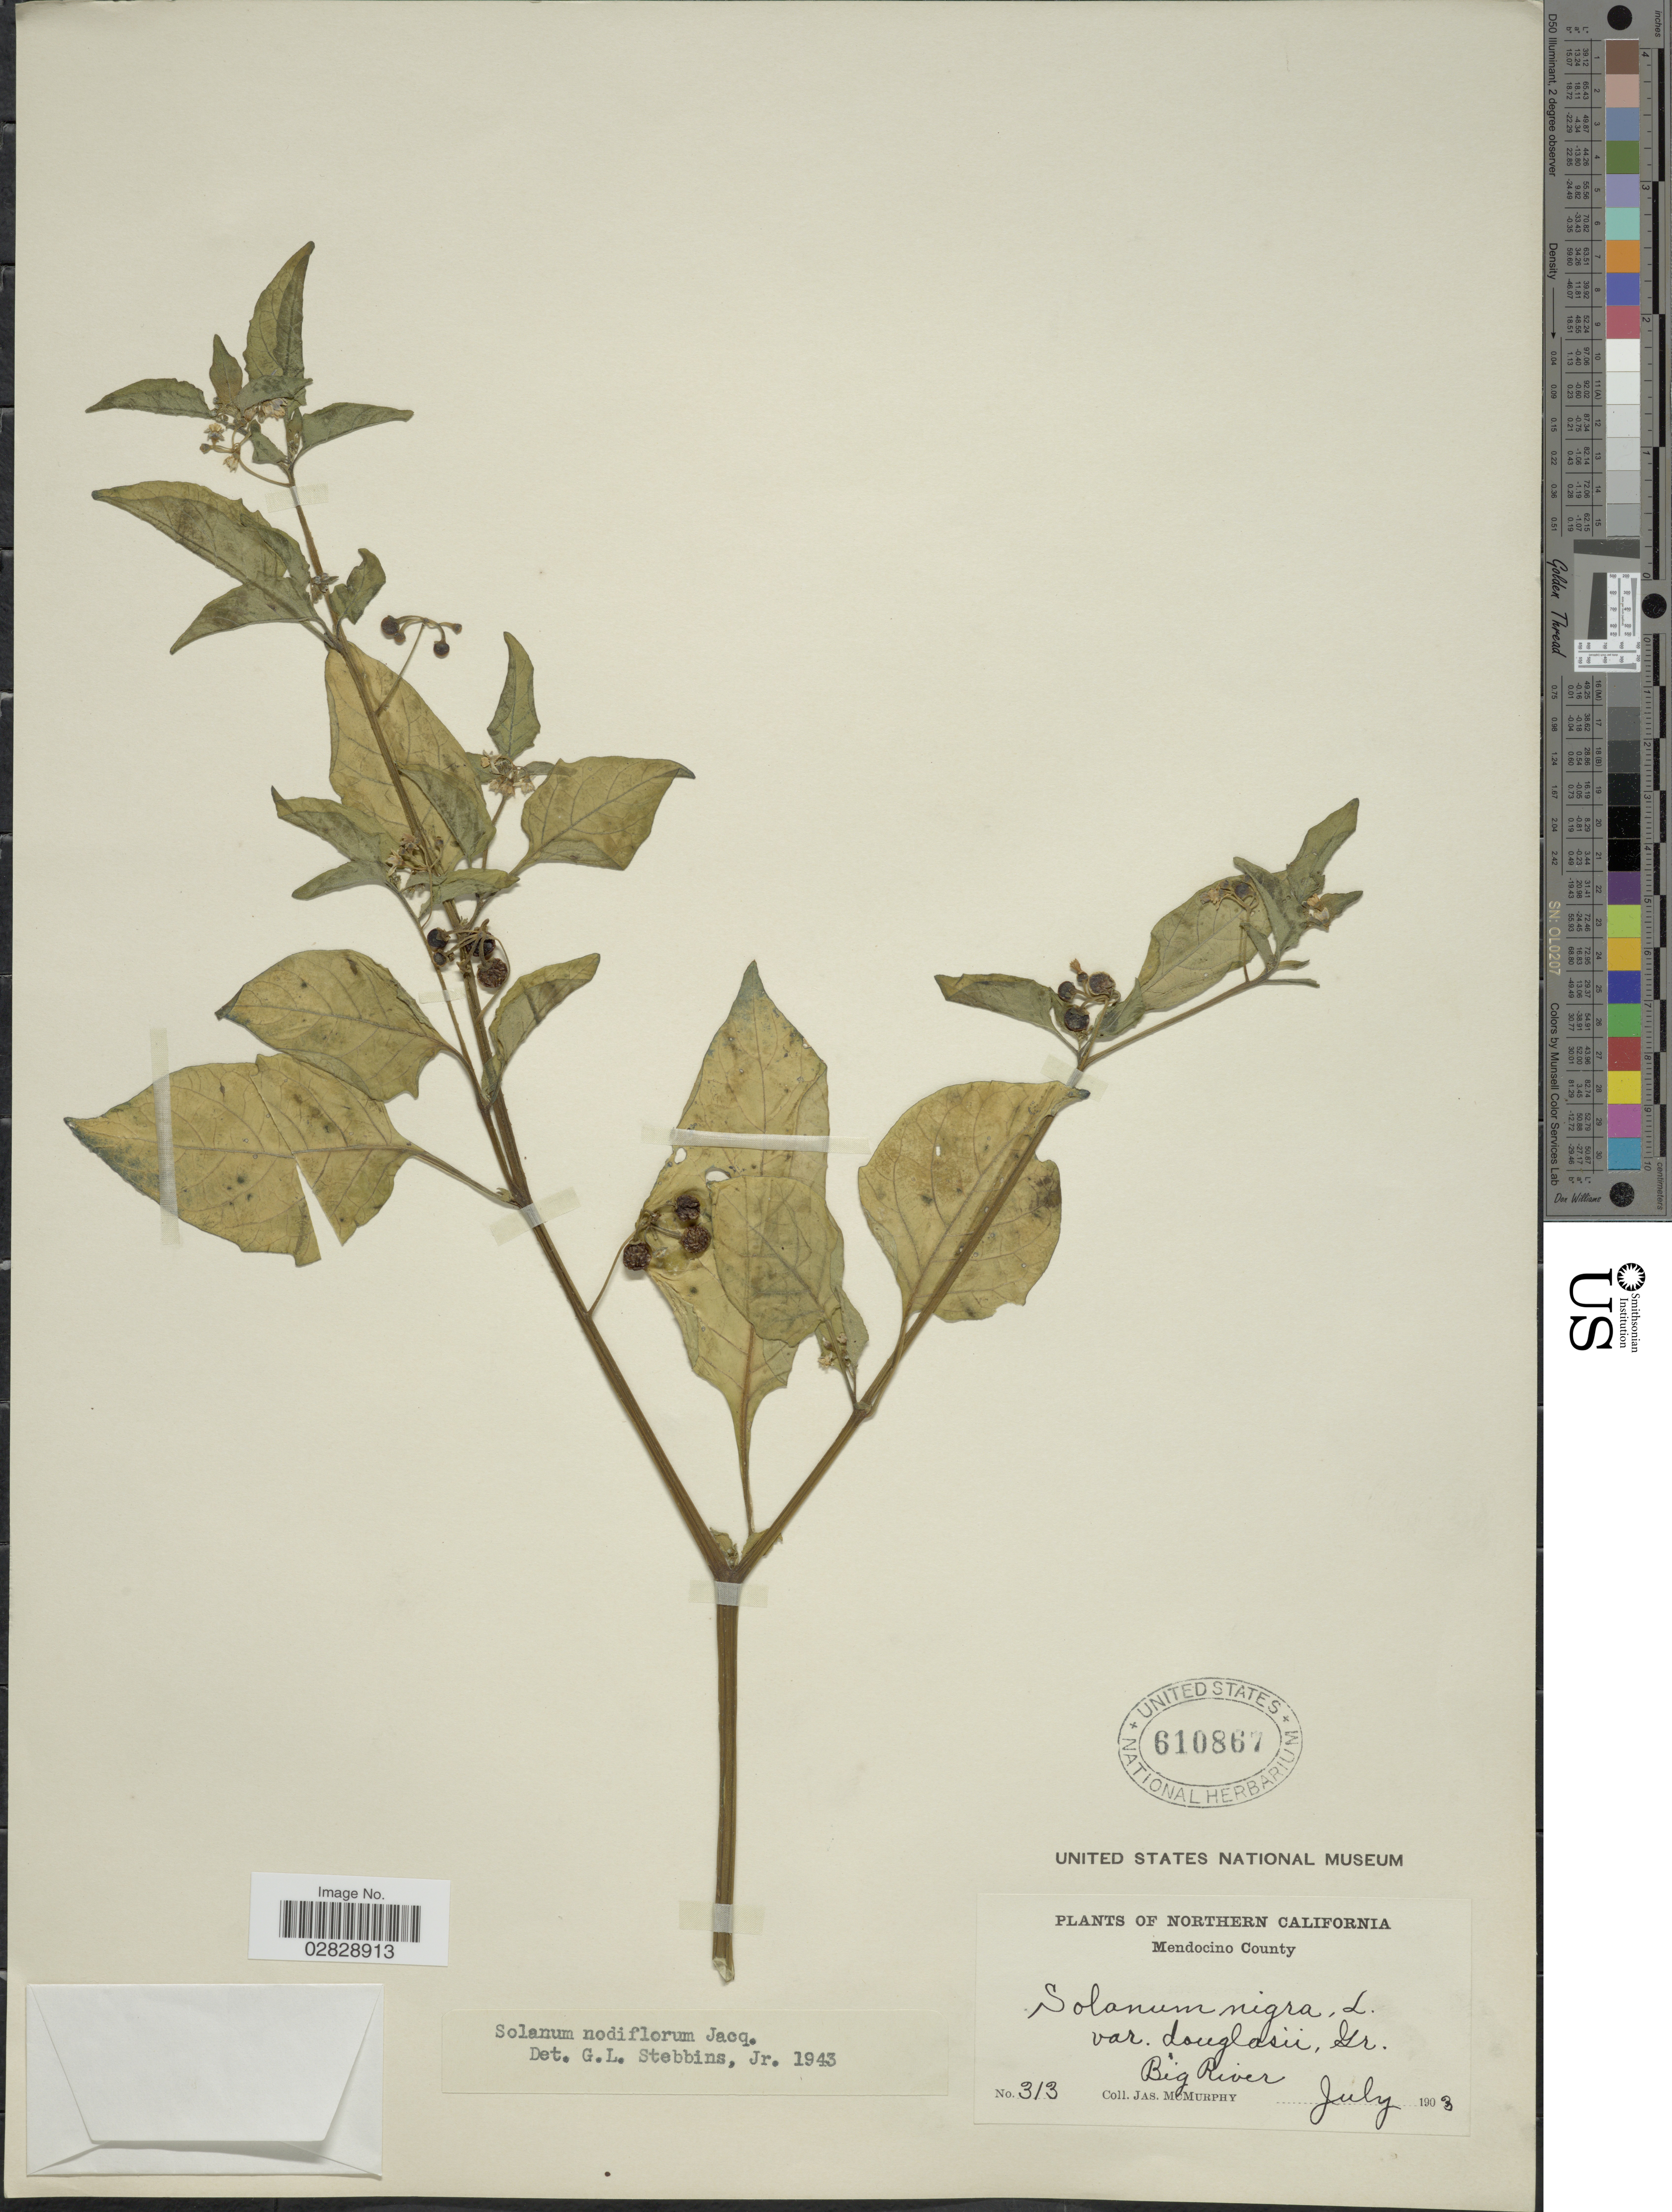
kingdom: Plantae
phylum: Tracheophyta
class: Magnoliopsida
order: Solanales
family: Solanaceae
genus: Solanum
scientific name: Solanum americanum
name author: Mill.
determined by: Knapp, S. D.; Särkinen, T.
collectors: J. McMurphy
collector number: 313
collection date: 1903-07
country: United States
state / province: California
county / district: Mendocino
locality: Northern California. Mendocino County. Big River.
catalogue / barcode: US 610867